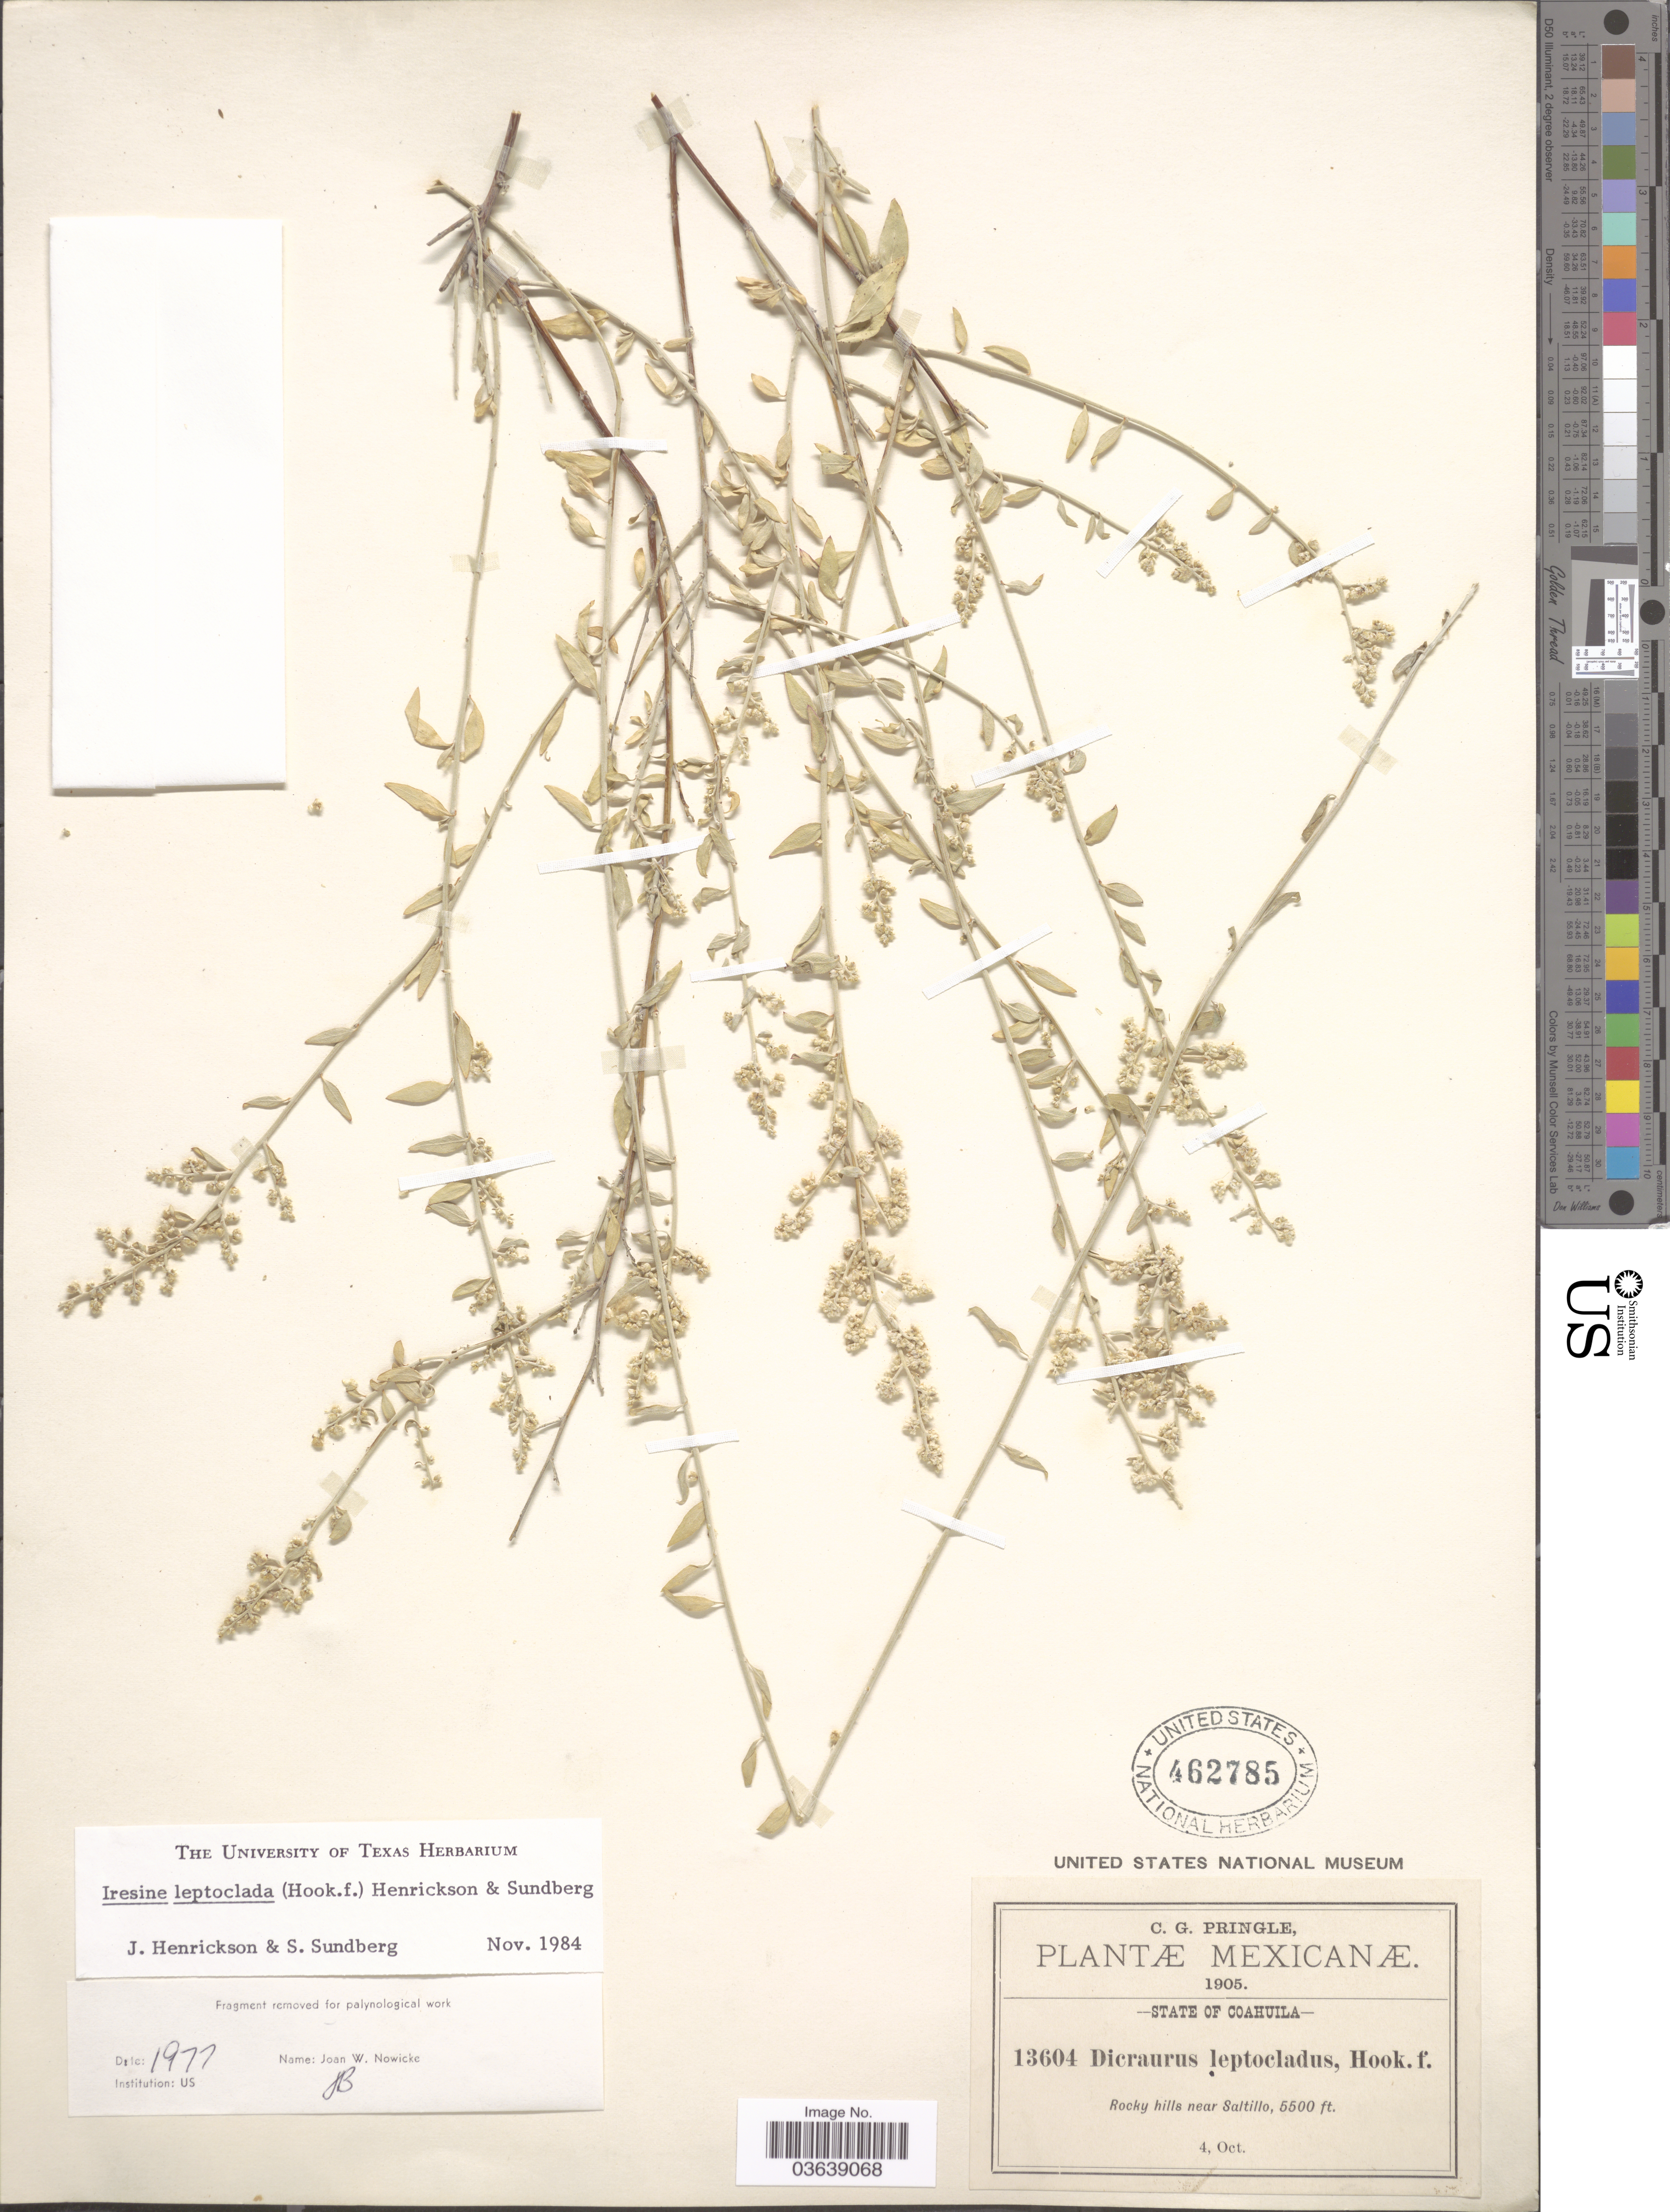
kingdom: Plantae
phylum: Tracheophyta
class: Magnoliopsida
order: Caryophyllales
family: Amaranthaceae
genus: Iresine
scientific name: Iresine leptoclada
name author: (Hook. f.) Henrickson & S.D. Sundb.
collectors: C. G. Pringle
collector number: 13604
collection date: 1905-10-04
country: Mexico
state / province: Coahuila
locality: Rocky hills near Saltillo.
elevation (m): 1676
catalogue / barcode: US 462785